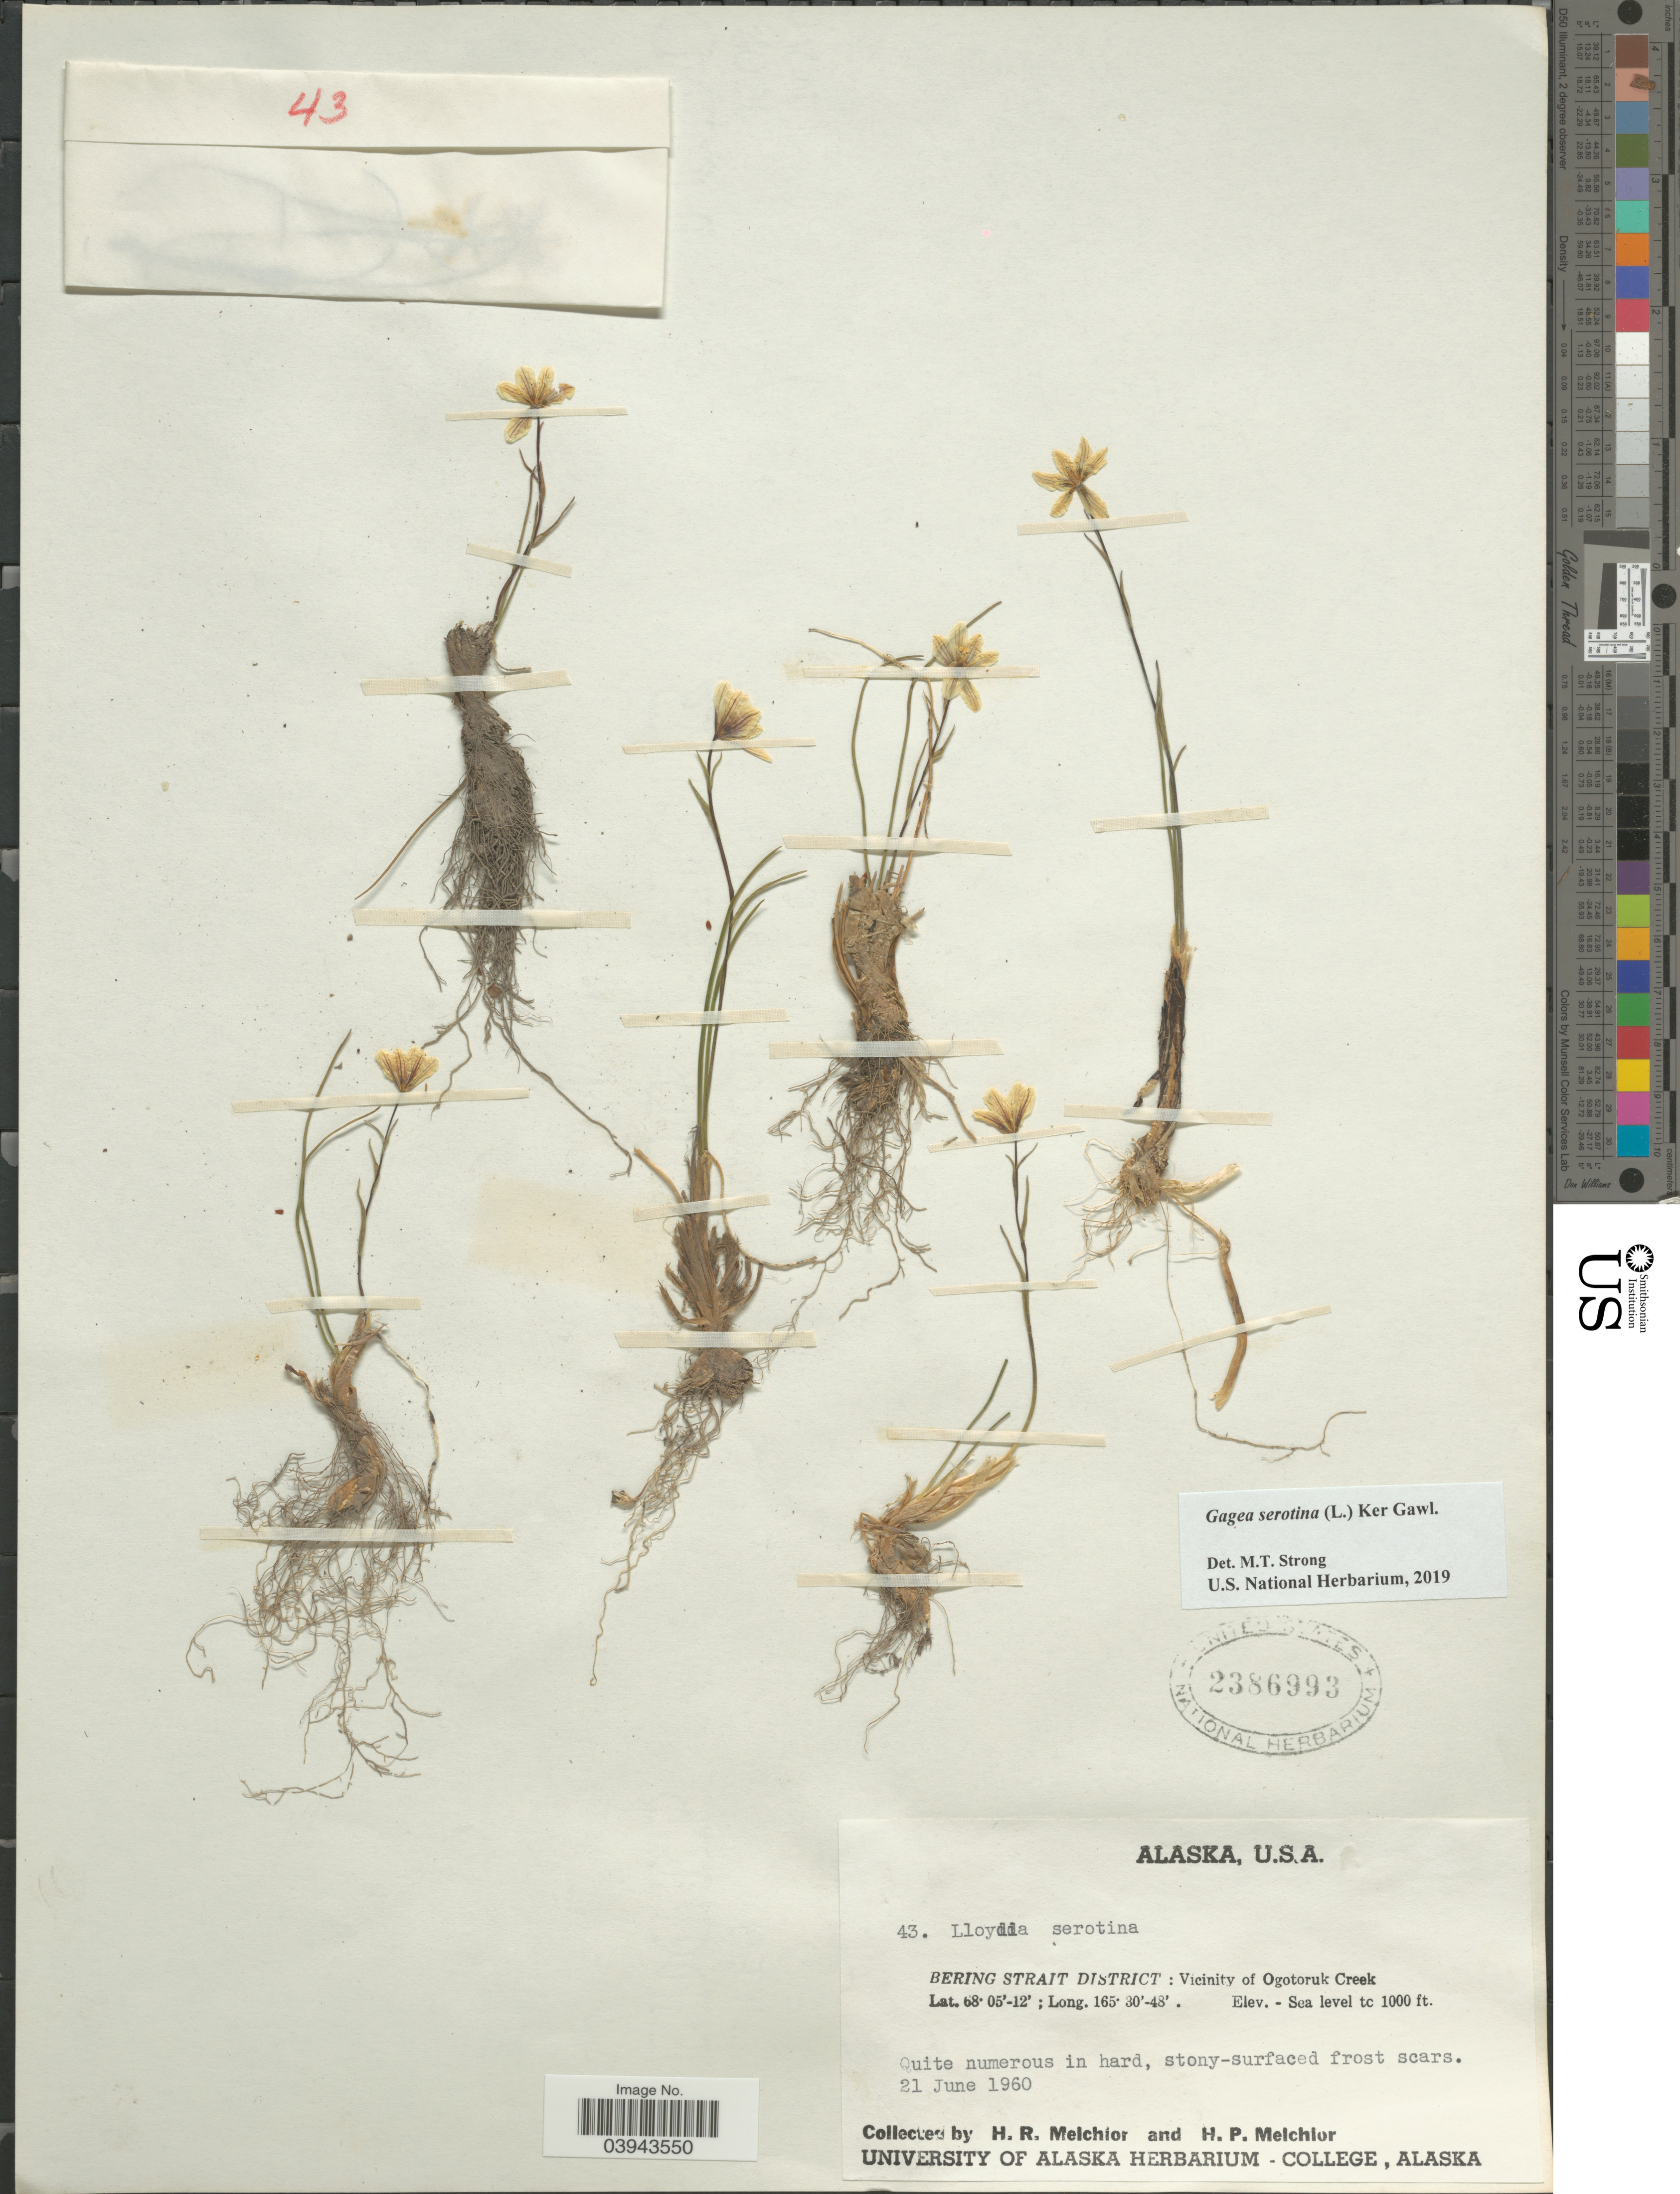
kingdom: Plantae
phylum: Tracheophyta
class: Liliopsida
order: Liliales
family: Liliaceae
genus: Lloydia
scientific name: Lloydia serotina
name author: (L.) Salisb. ex Rchb.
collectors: H. R. Melchior & H. P. Melchior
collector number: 43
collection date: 1960-06-21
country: United States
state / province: Alaska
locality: Bering Strait District: Vicinity of Ogotoruk Creek.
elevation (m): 0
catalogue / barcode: US 2386993